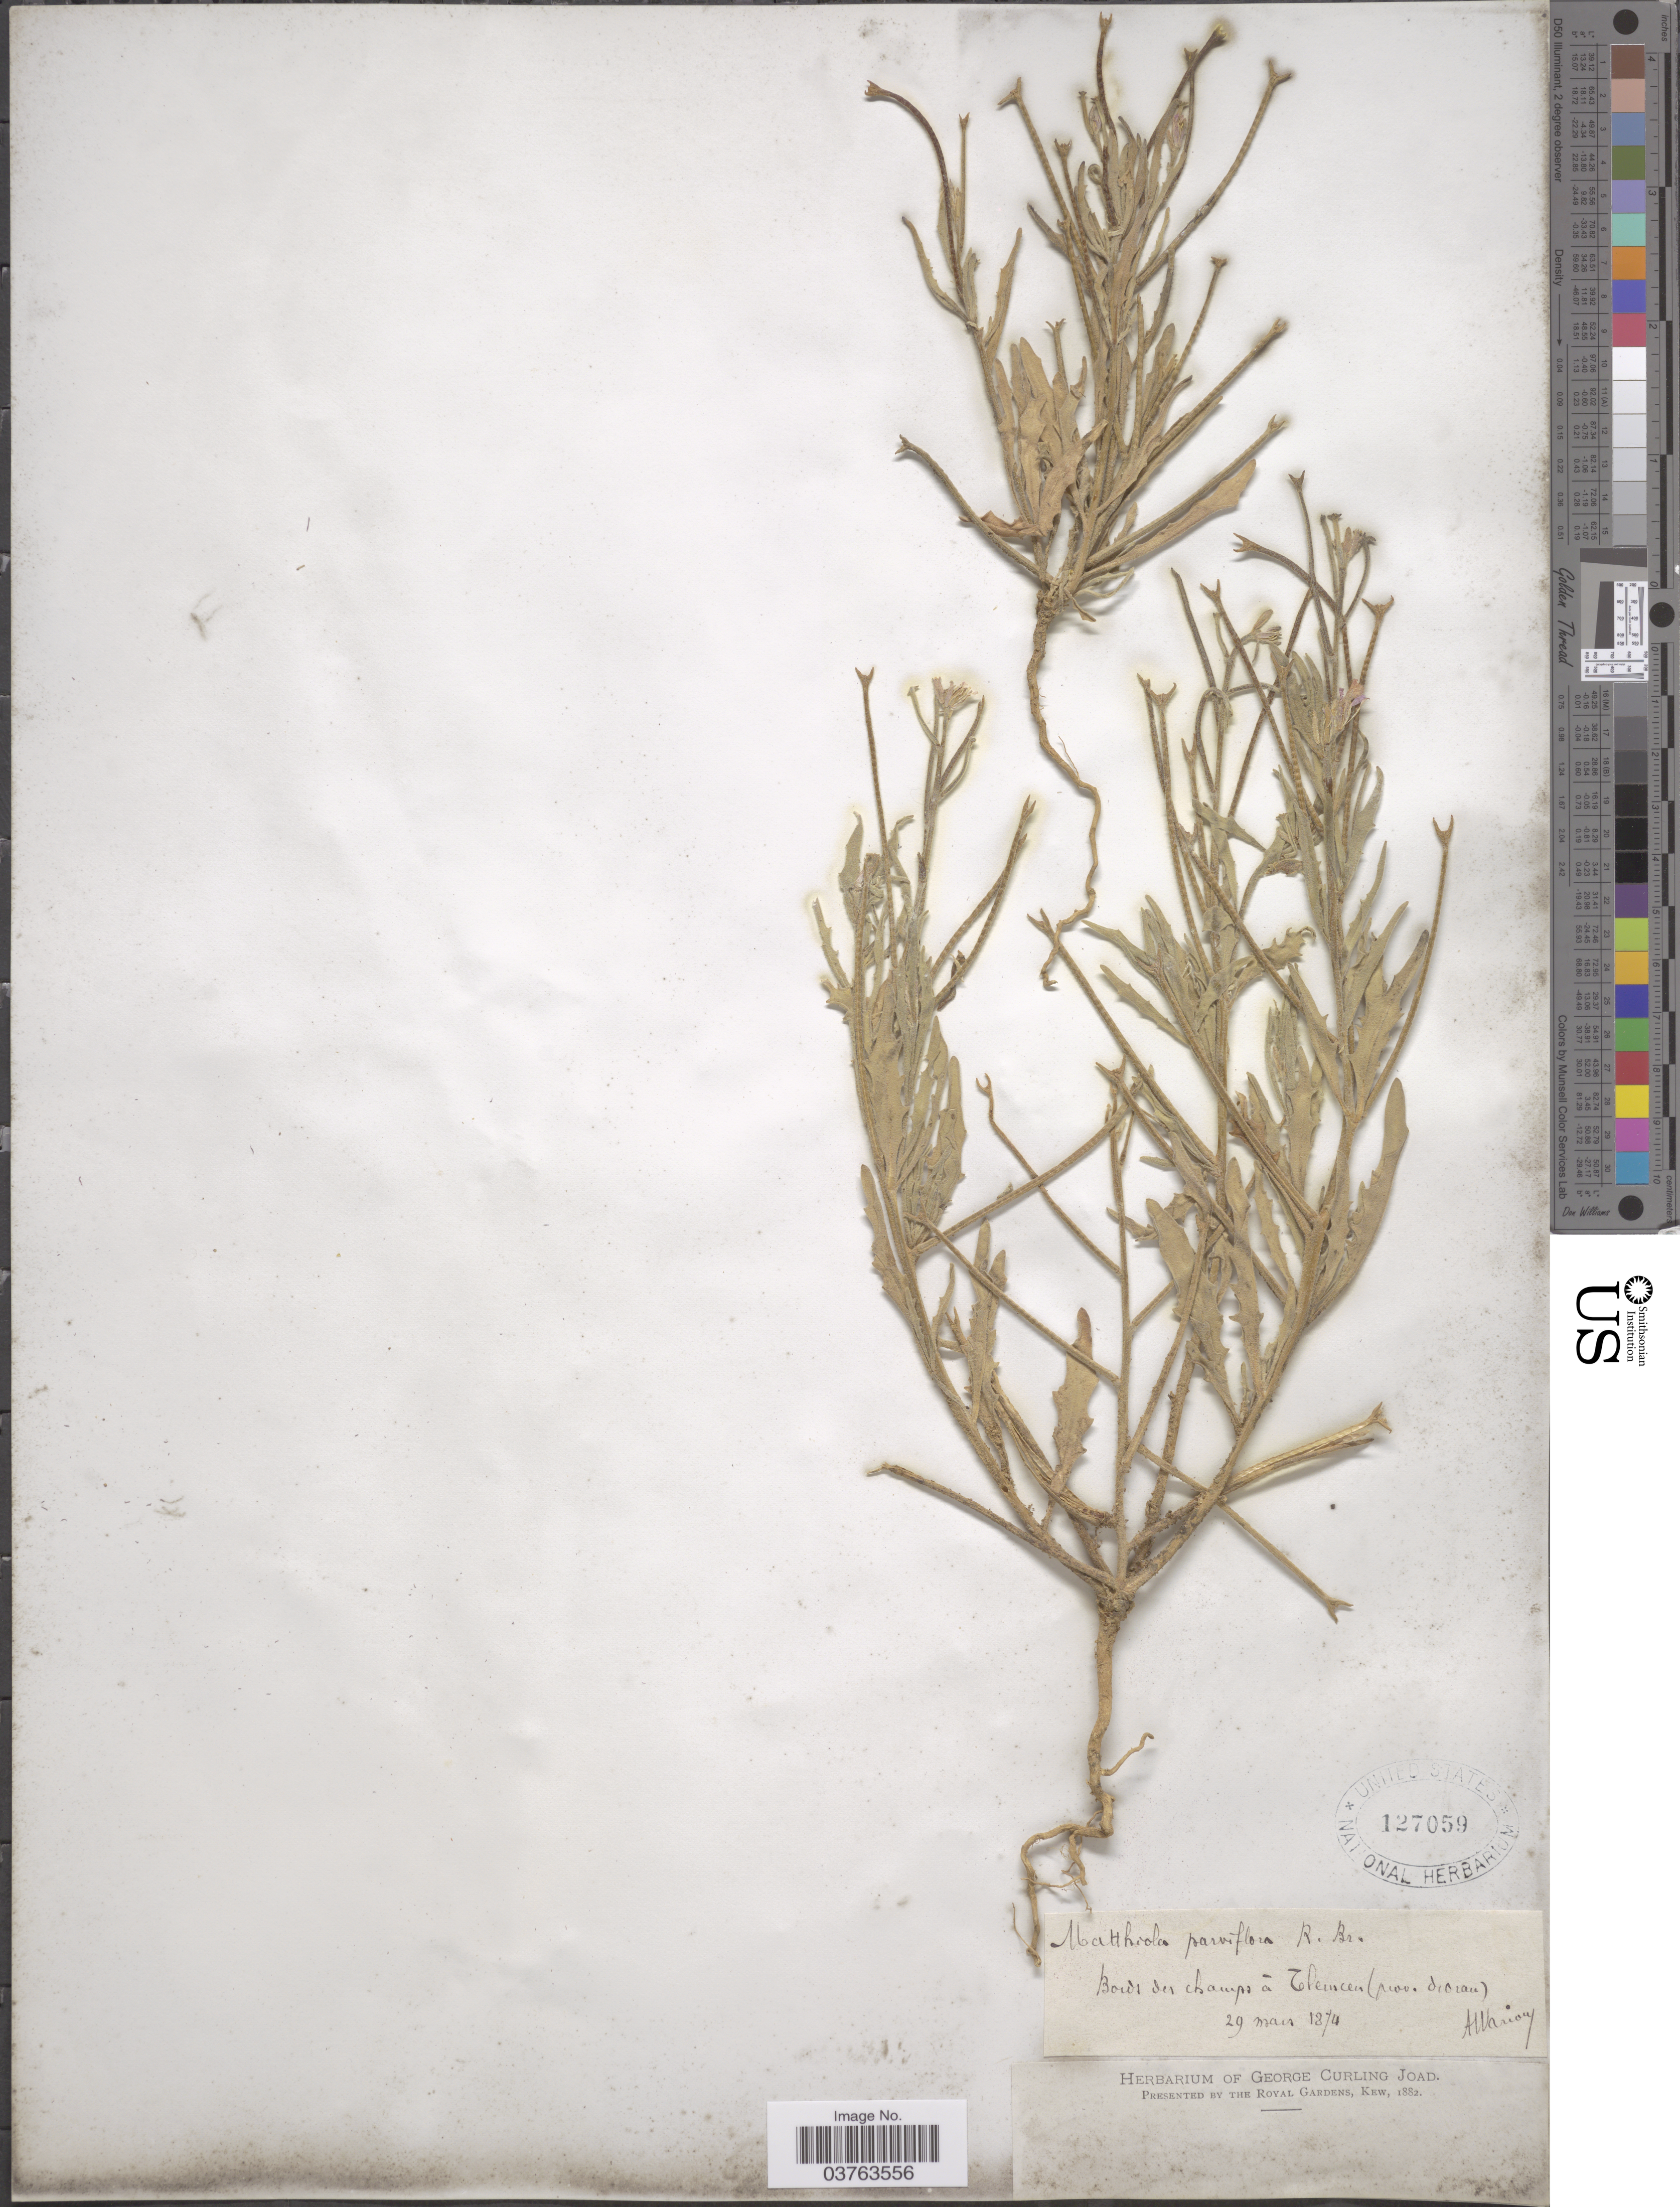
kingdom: Plantae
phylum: Tracheophyta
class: Magnoliopsida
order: Brassicales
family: Brassicaceae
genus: Matthiola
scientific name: Matthiola parviflora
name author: W.T. Aiton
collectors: A. Warion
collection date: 1874-03-29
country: Algeria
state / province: Oran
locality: Bords des champs á Tlemcen.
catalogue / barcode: US 127059